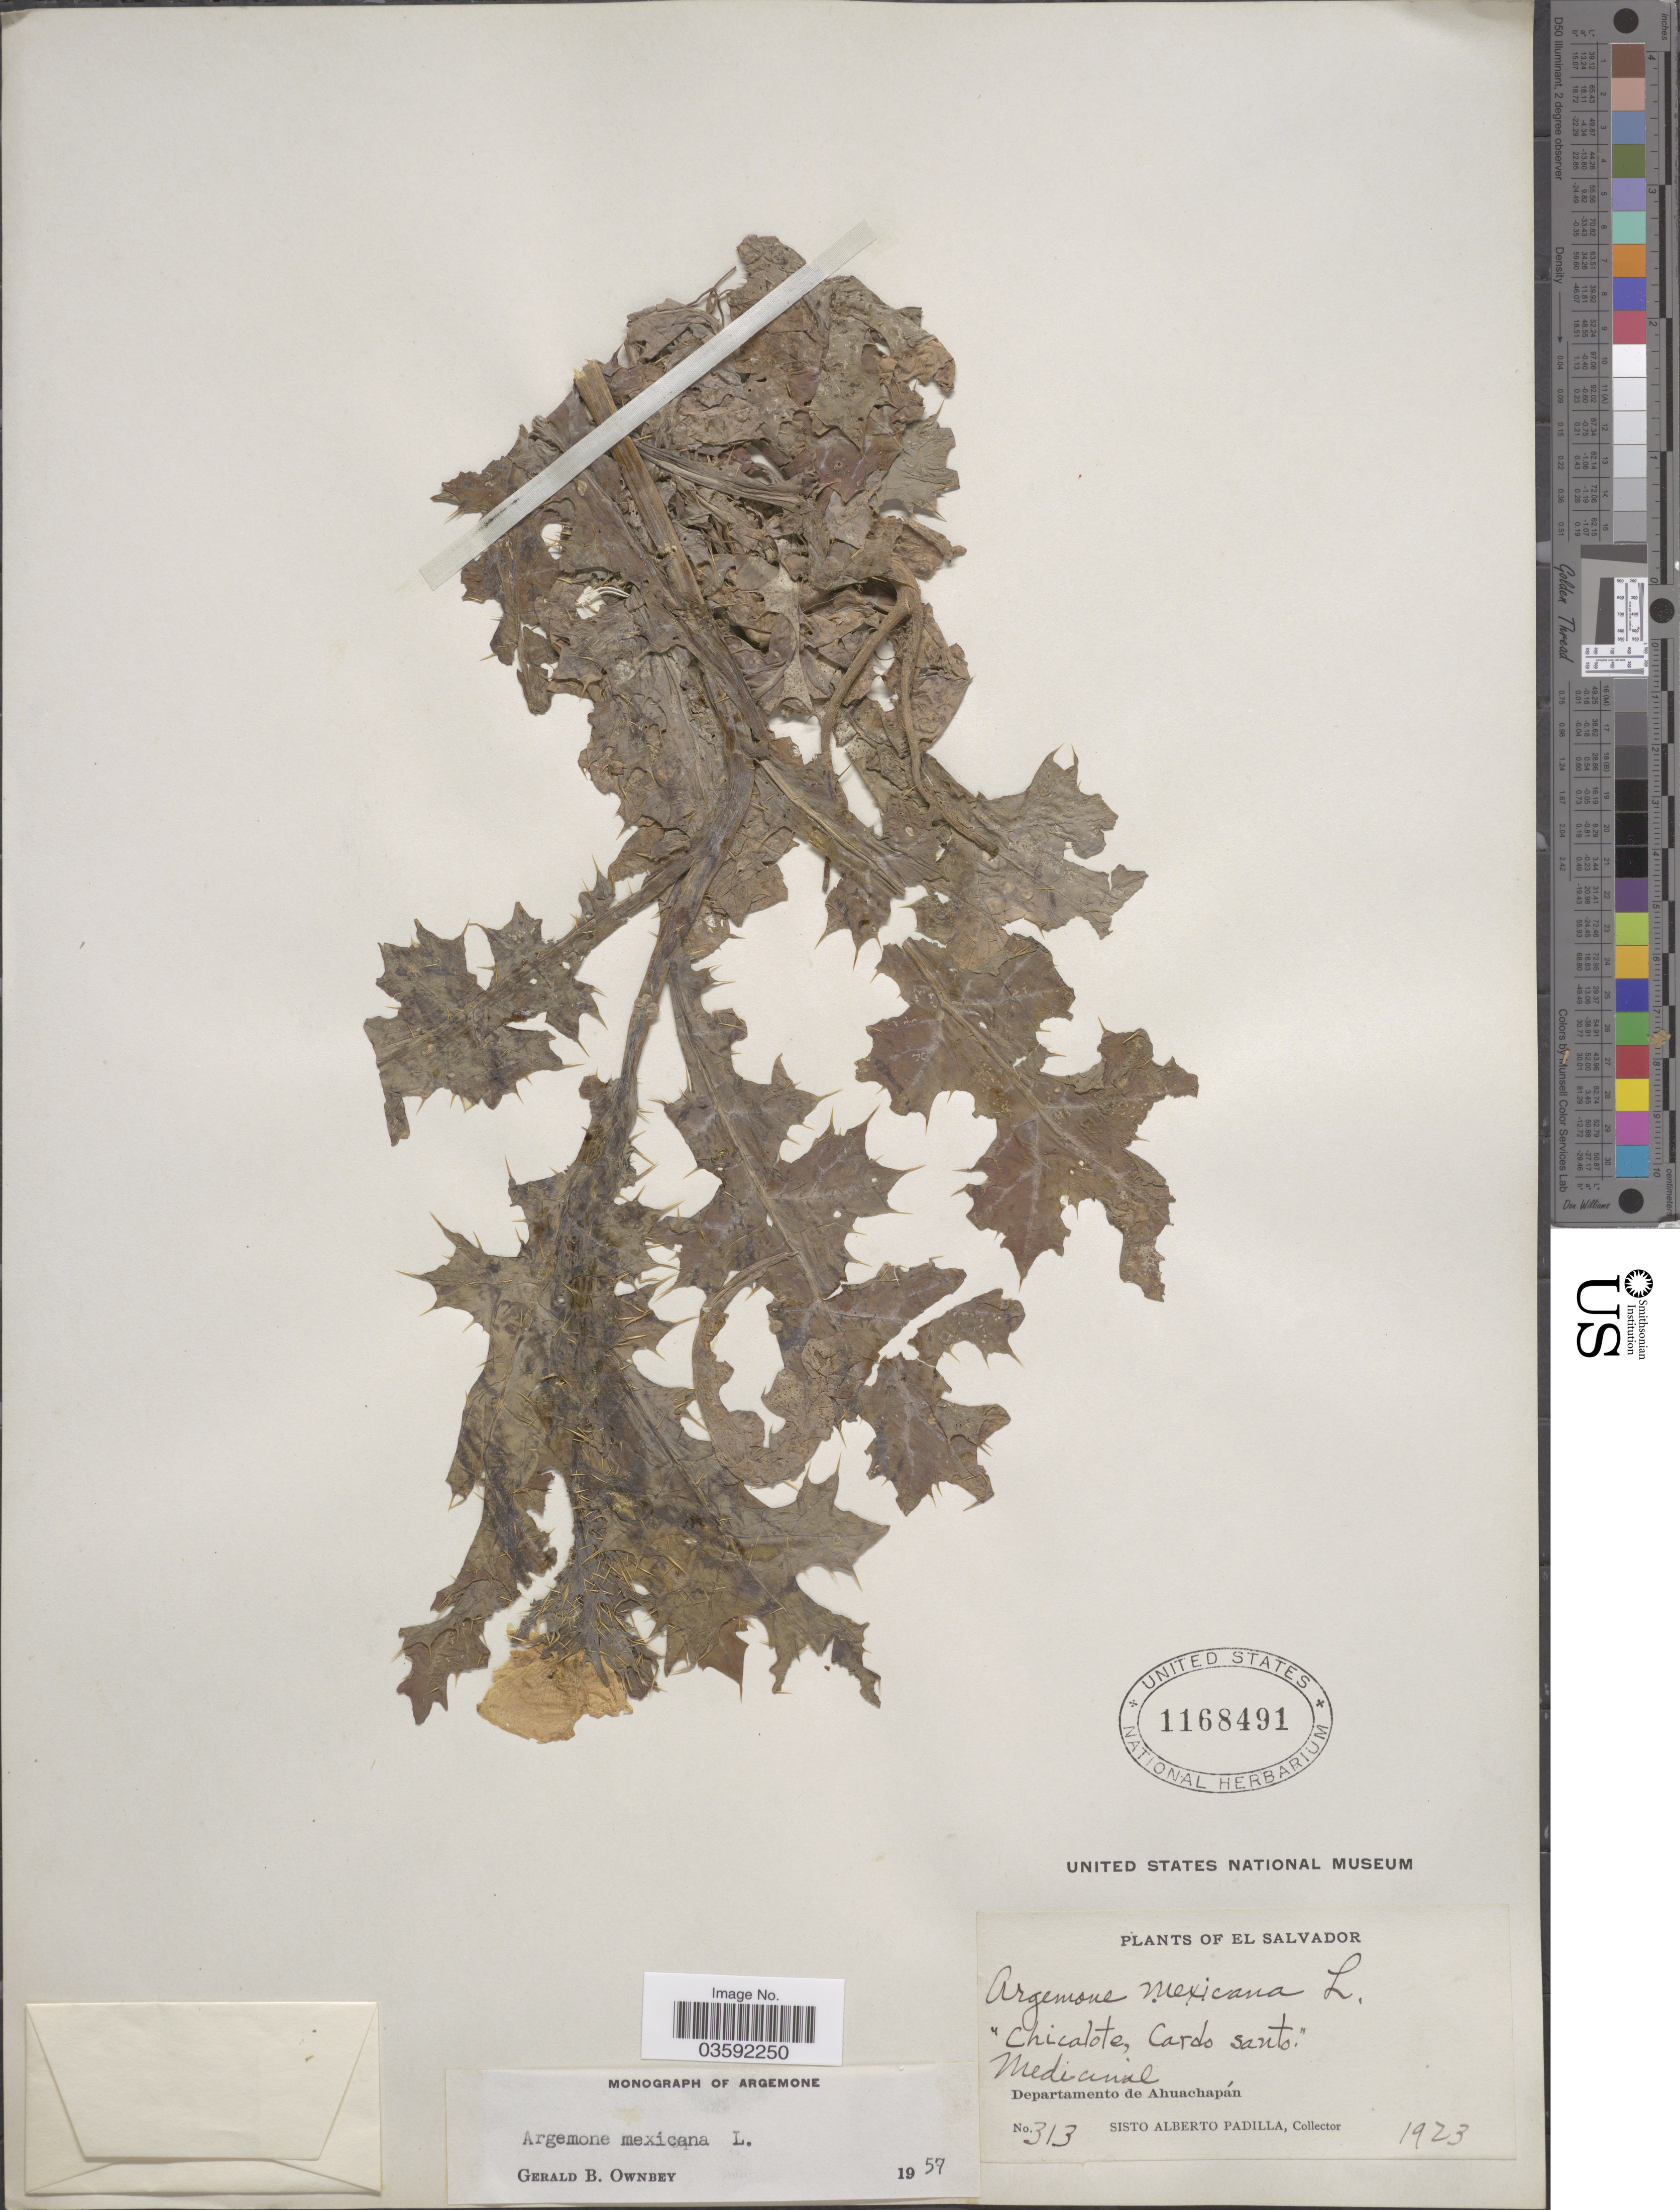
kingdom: Plantae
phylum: Tracheophyta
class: Magnoliopsida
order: Ranunculales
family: Papaveraceae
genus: Argemone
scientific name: Argemone mexicana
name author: L.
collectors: S. A. Padilla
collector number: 313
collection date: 1923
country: El Salvador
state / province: Ahuachapan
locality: Medicinal. Departamento de Ahuachapán.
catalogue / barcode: US 1168491